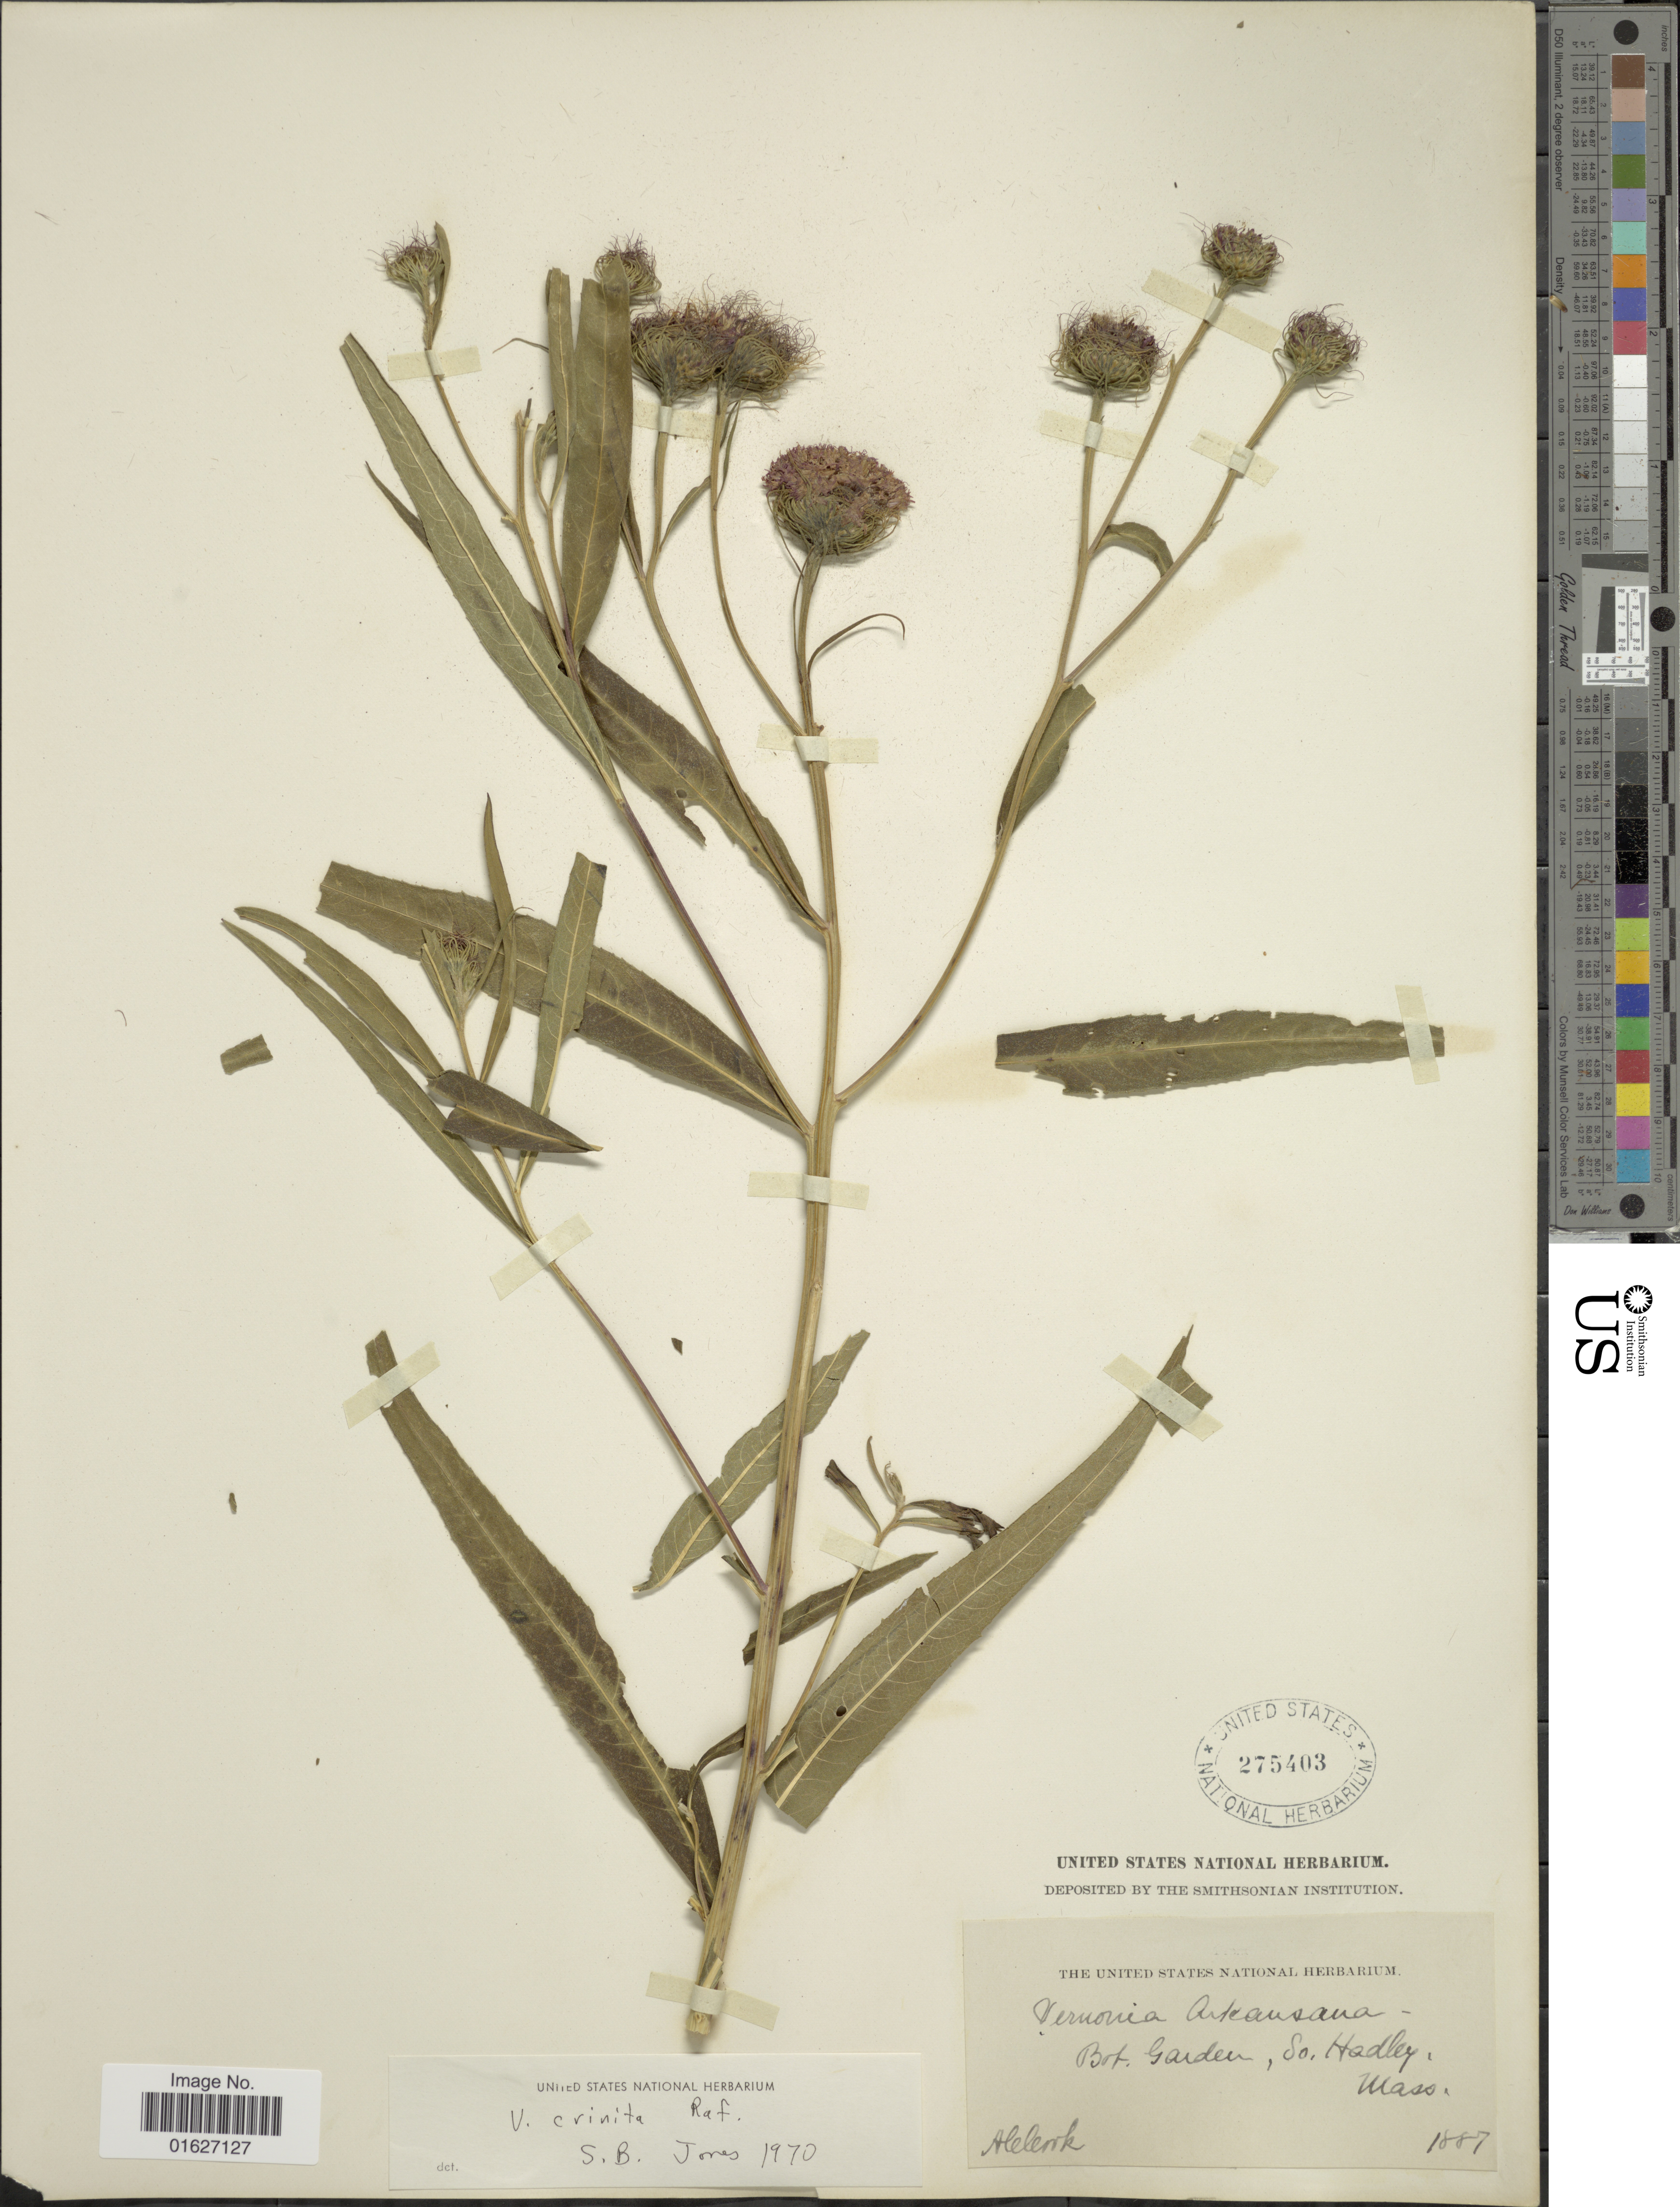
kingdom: Plantae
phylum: Tracheophyta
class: Magnoliopsida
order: Asterales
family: Asteraceae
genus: Vernonia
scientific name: Vernonia arkansana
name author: DC.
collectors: A. Cook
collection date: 1887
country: United States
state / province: Massachusetts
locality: Bot. Garden, So. Hadley.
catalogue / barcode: US 275403